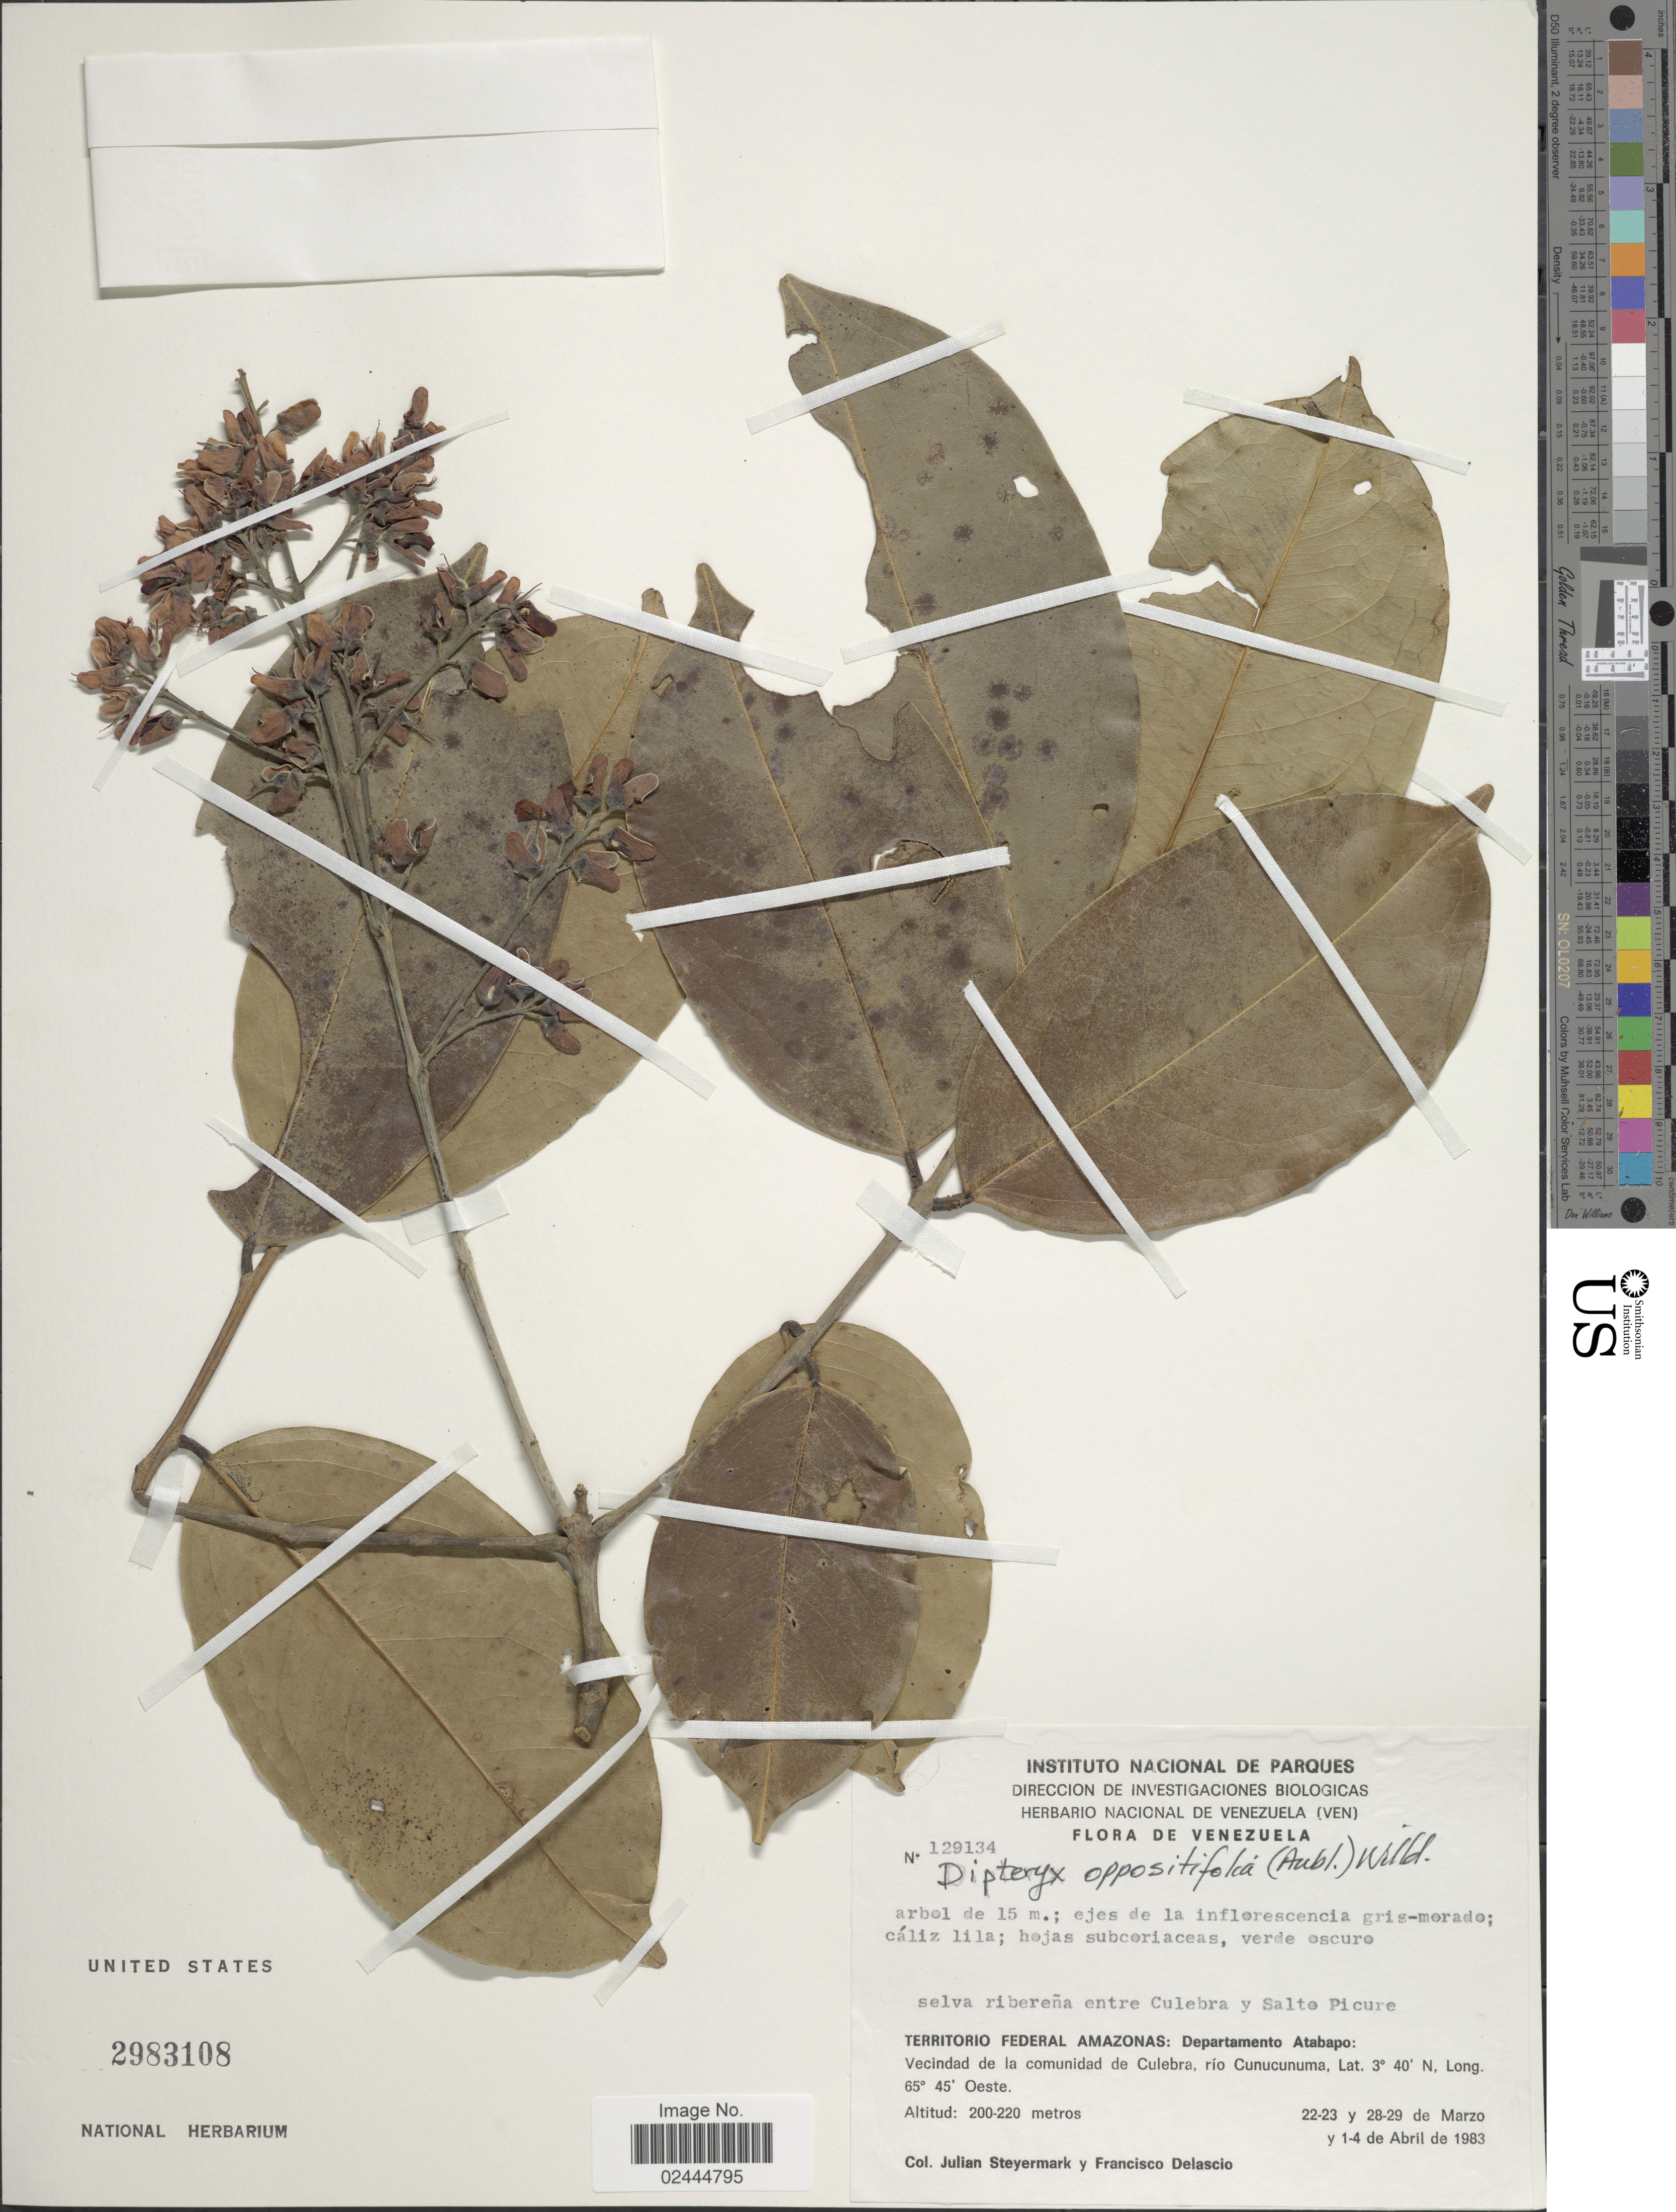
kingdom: Plantae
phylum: Tracheophyta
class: Magnoliopsida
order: Fabales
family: Fabaceae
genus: Taralea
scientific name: Taralea oppositifolia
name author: Aubl.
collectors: J. Steyermark & F. Delascio C.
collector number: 129134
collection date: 1983-03-22/1983-04-04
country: Venezuela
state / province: Amazonas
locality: Territorio Federal Amazonas: Departamento Atabapo: Vecindad de la comunidad de Culebra, rio Cunucunuma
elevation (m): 200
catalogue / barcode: US 2983108